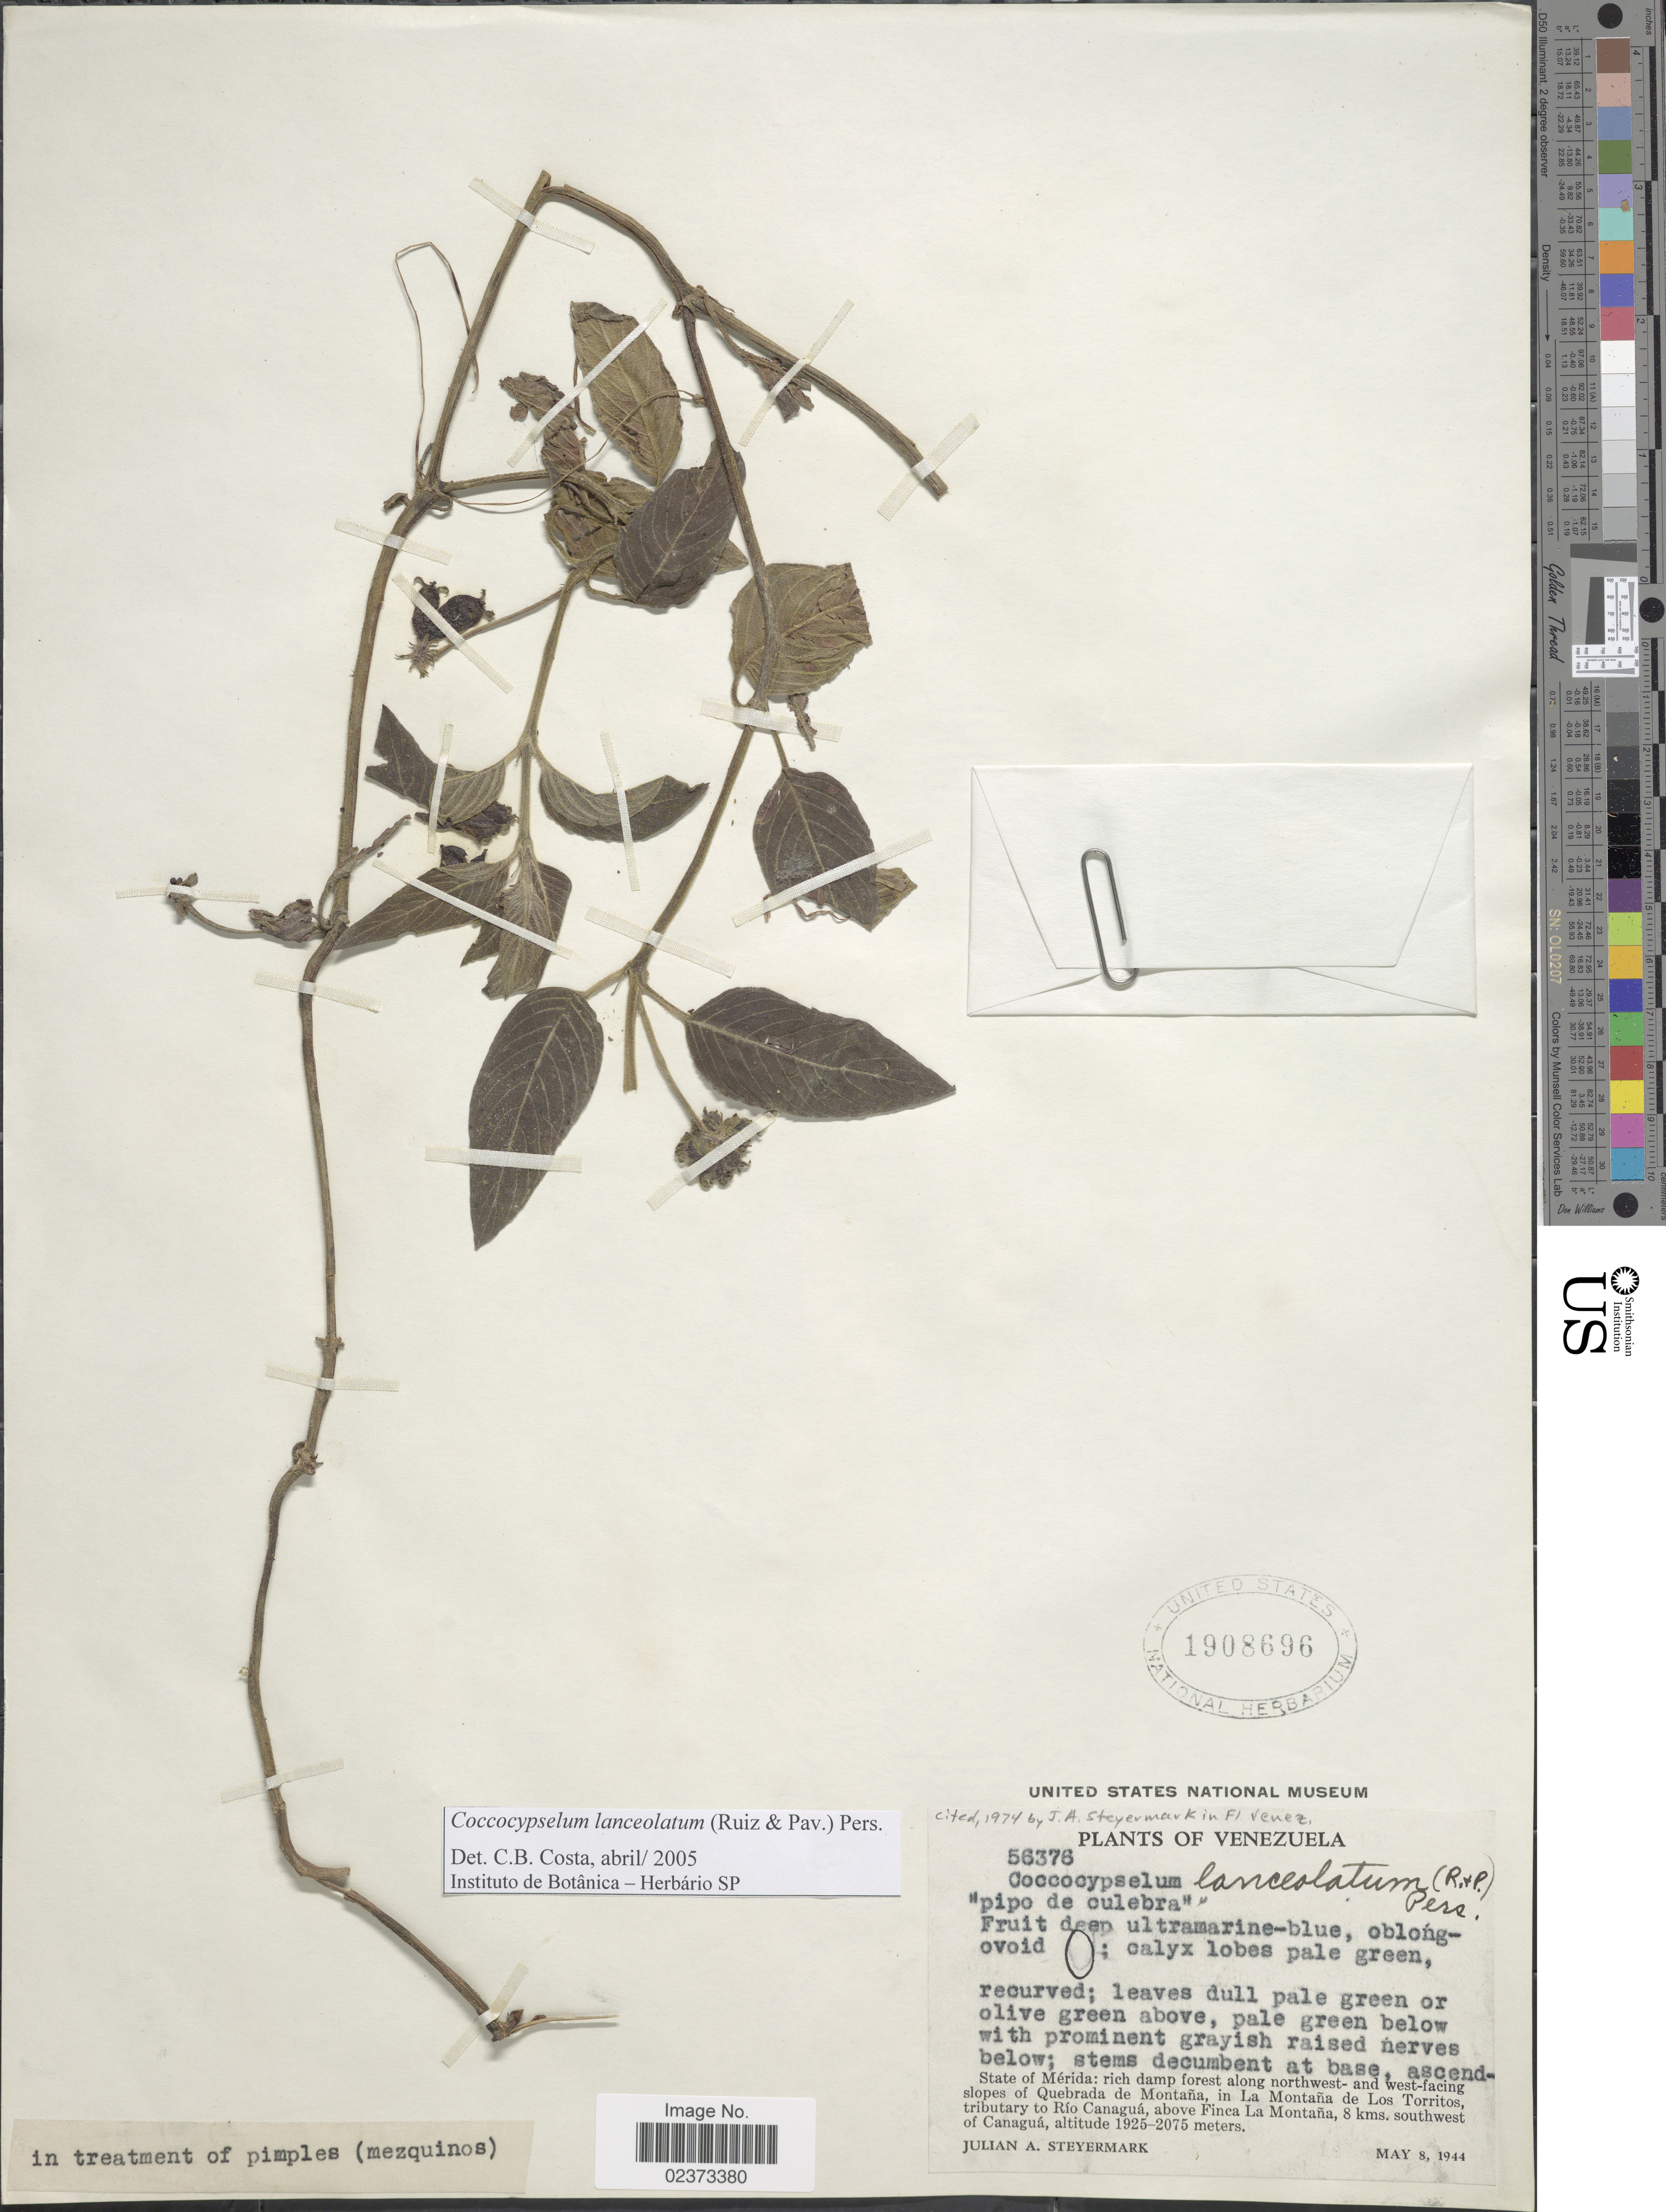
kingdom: Plantae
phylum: Tracheophyta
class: Magnoliopsida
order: Gentianales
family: Rubiaceae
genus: Coccocypselum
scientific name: Coccocypselum lanceolatum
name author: (Ruiz & Pav.) Pers.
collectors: J. Steyermark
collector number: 56376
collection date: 1944-05-08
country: Venezuela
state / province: Mérida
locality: Rich damp forest along northwest-and west-facing slopes of Quebrada to Montana, in La Montana de Los Torritos tributary to Rio Canagua, above Finca La Montana, 8 kms. southwest of Canagua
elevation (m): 1925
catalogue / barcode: US 1908696